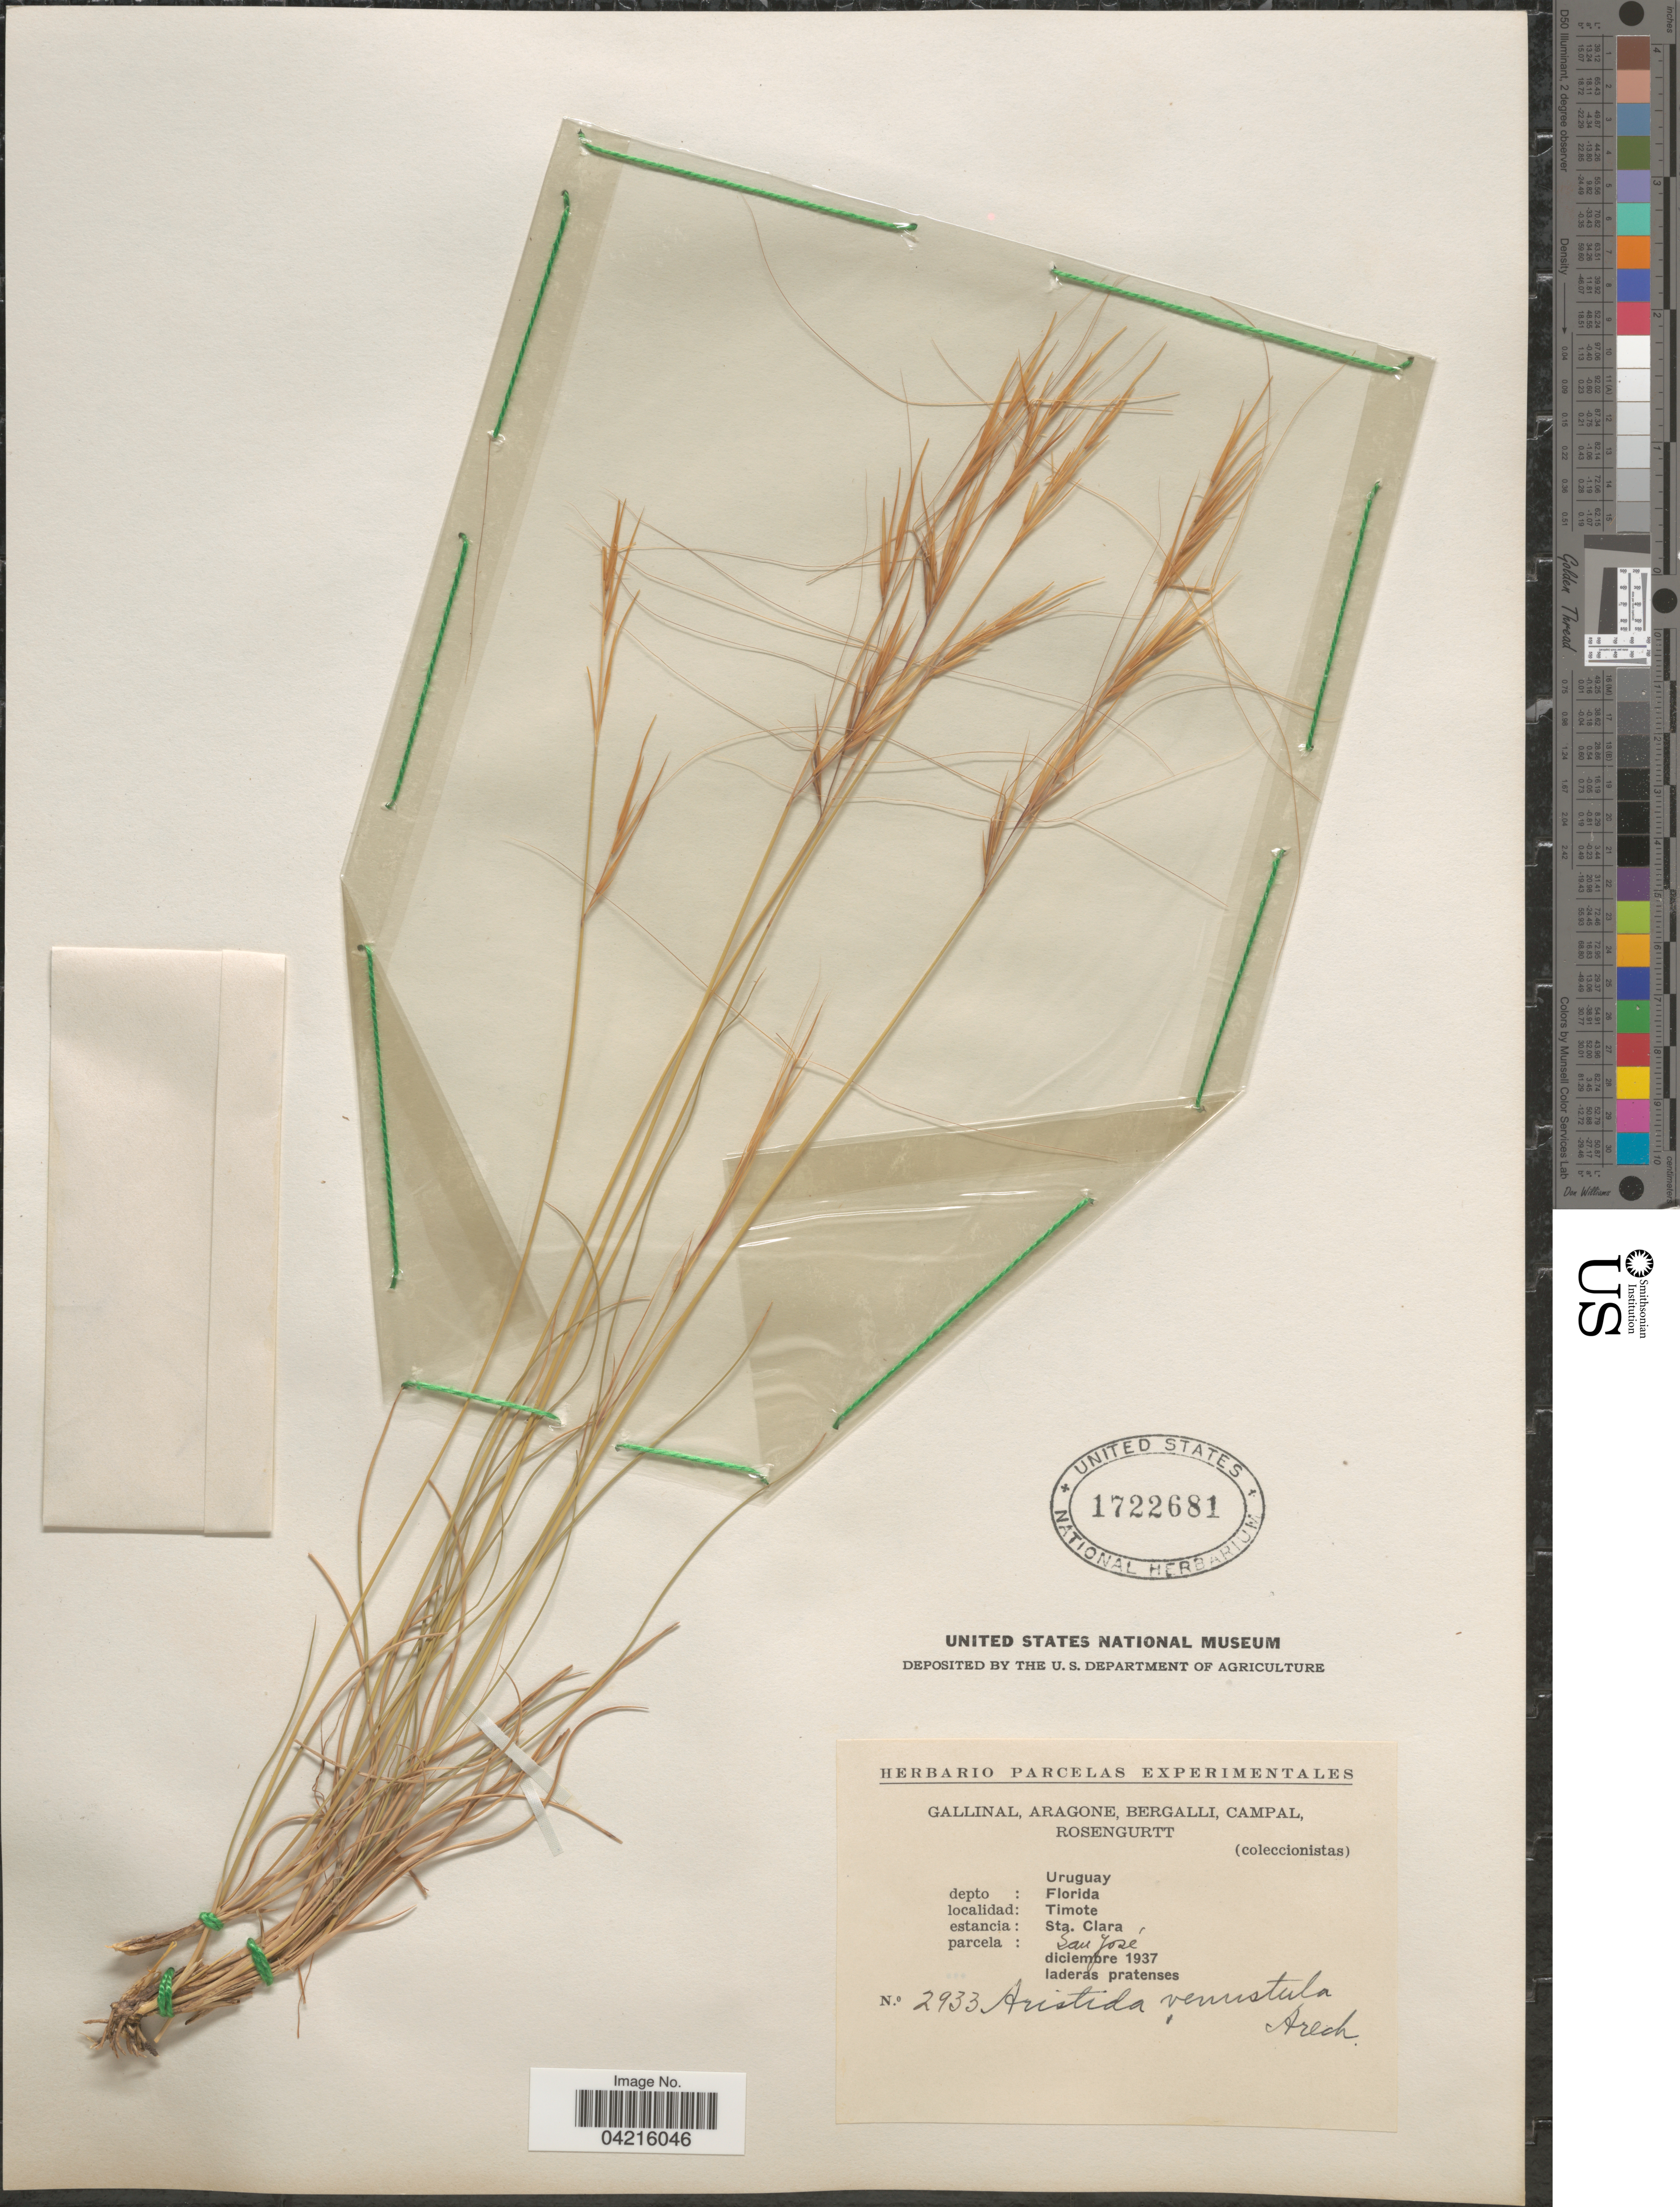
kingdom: Plantae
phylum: Tracheophyta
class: Liliopsida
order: Poales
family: Poaceae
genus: Aristida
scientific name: Aristida venesuelae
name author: Henr.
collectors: -. Gallinal, -- Aragone, -- Bergalli, -- Campal & Rosengurtt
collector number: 2933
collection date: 1937-12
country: Uruguay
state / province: Florida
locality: Depto: Florida. Timote. Estancia: Sta. Clara. Parcela: San José.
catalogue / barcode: US 1722681